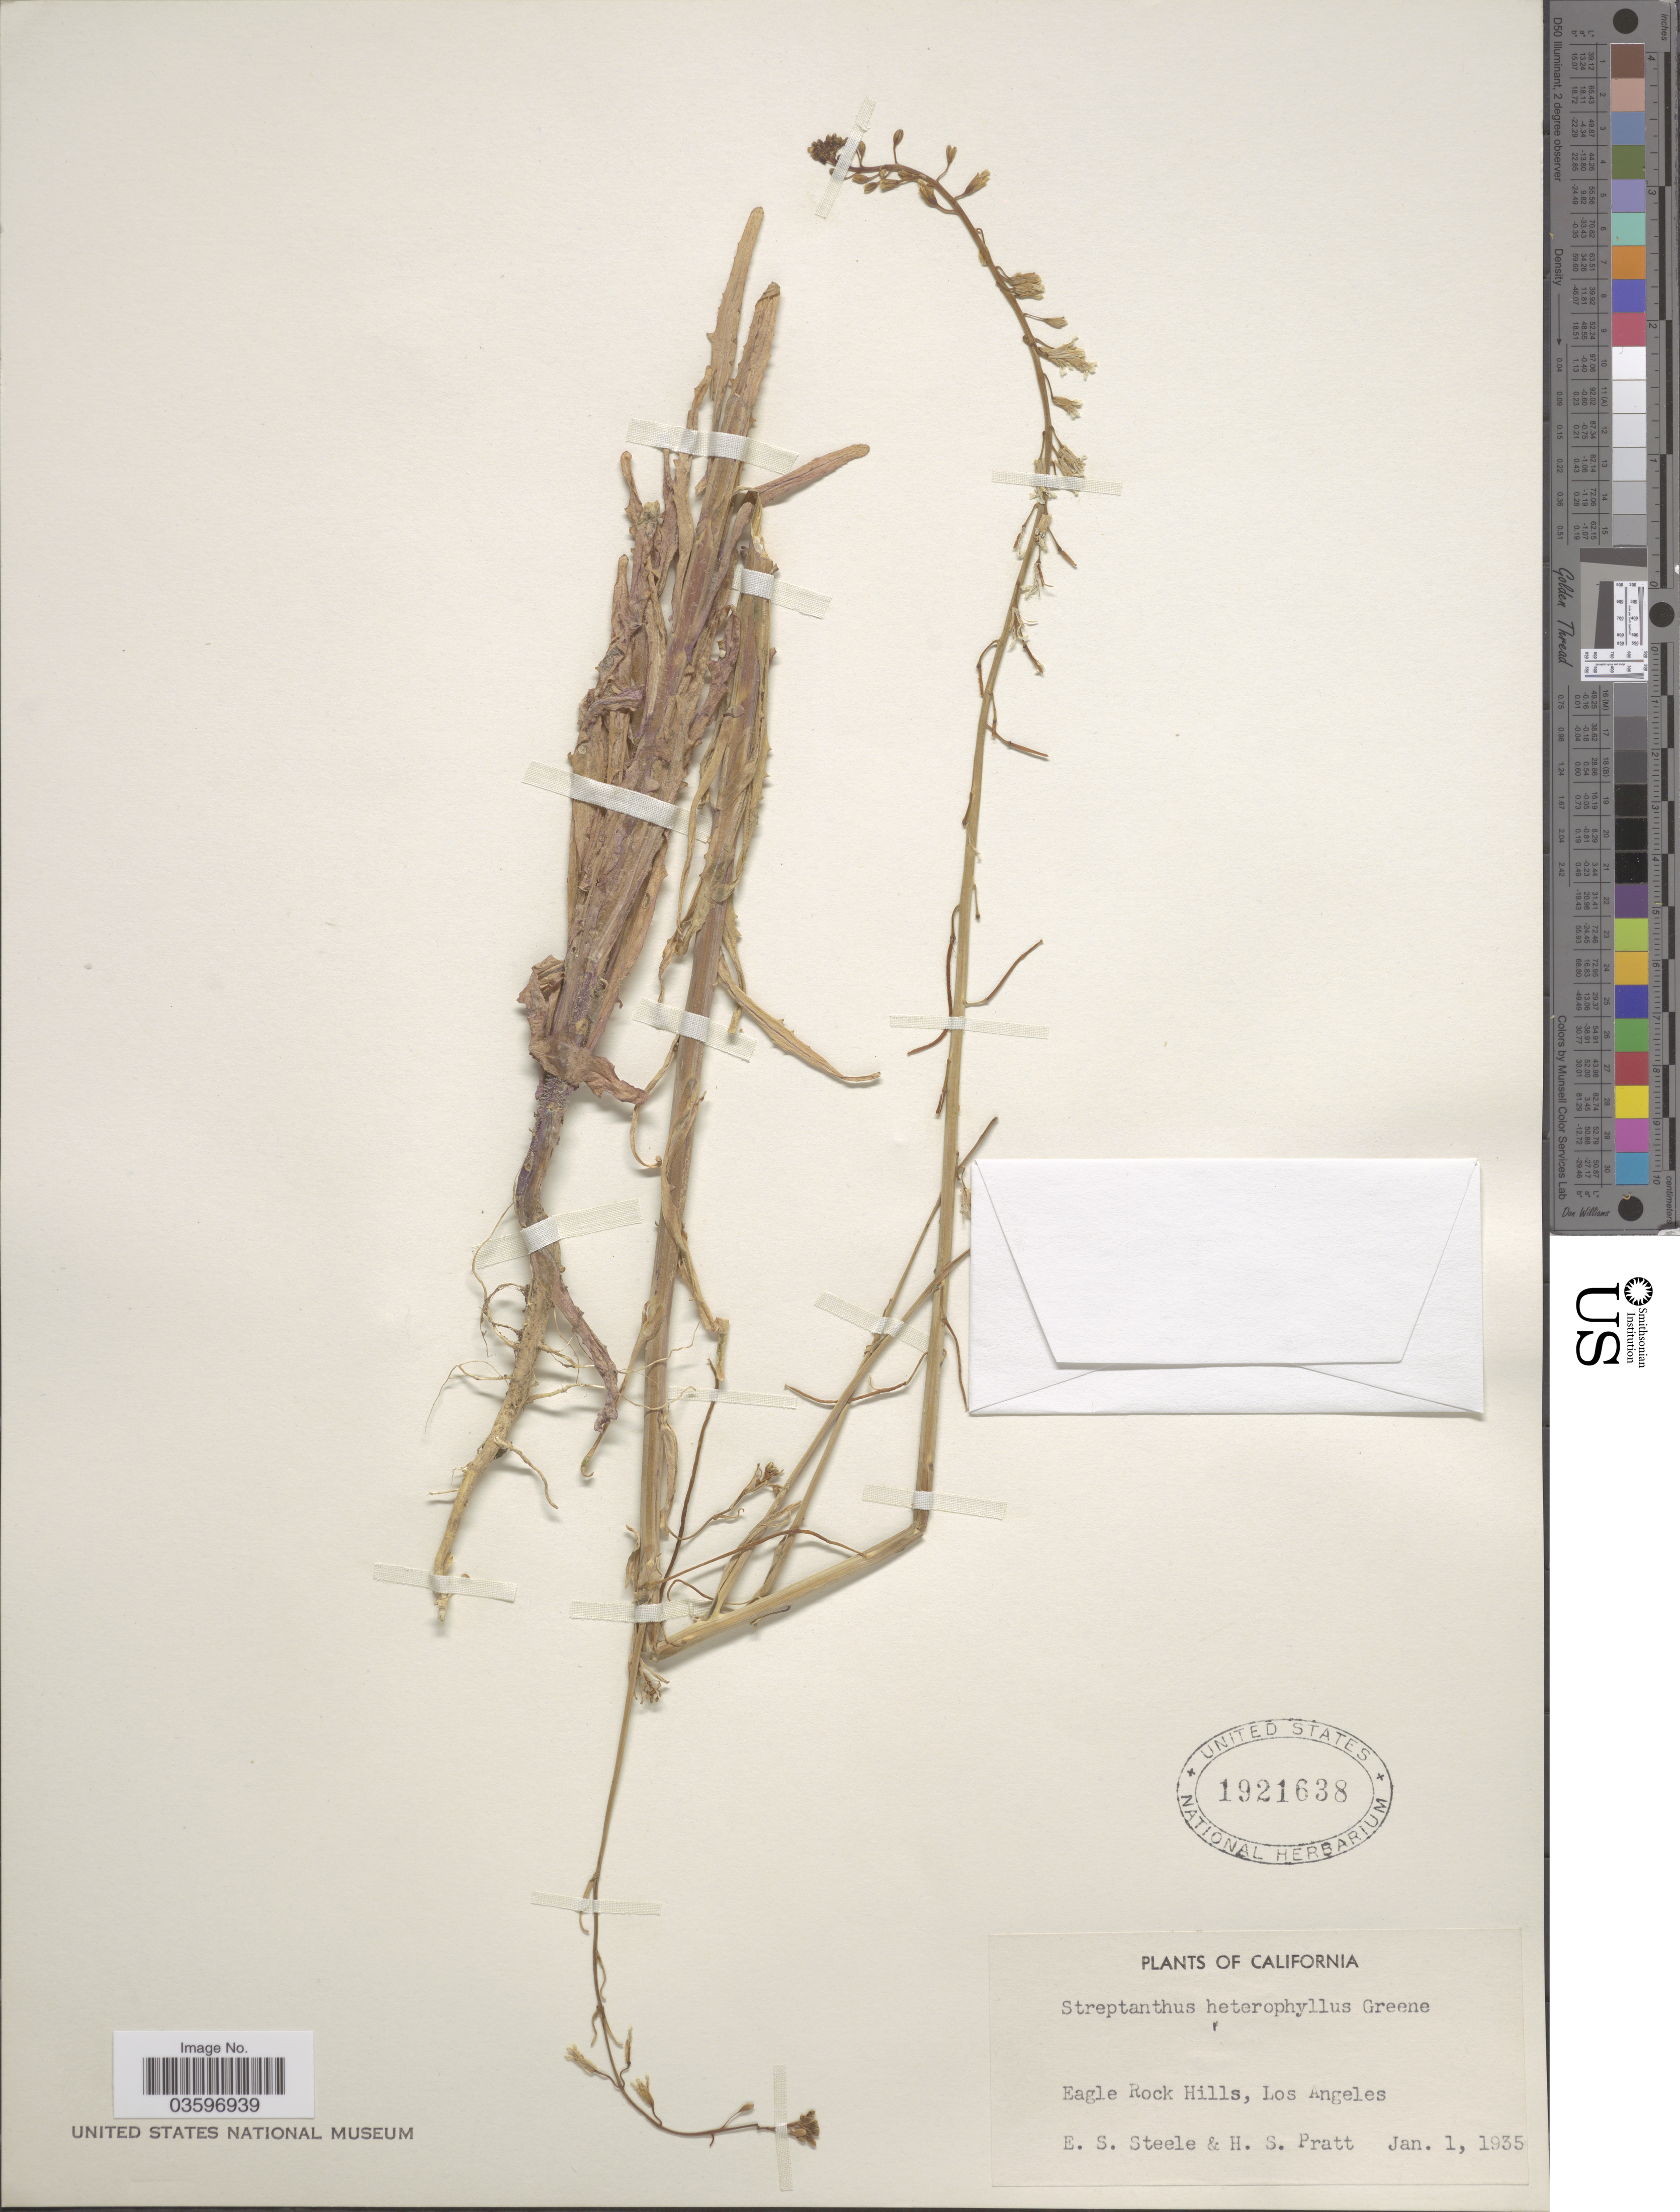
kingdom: Plantae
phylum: Tracheophyta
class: Magnoliopsida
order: Brassicales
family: Brassicaceae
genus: Caulanthus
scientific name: Caulanthus heterophyllus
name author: (Nutt.) Payson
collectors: E. Steele & H. Pratt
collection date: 1935-01-01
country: United States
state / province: California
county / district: Los Angeles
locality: Eagle Rock Hills, Los Angeles.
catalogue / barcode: US 1921638